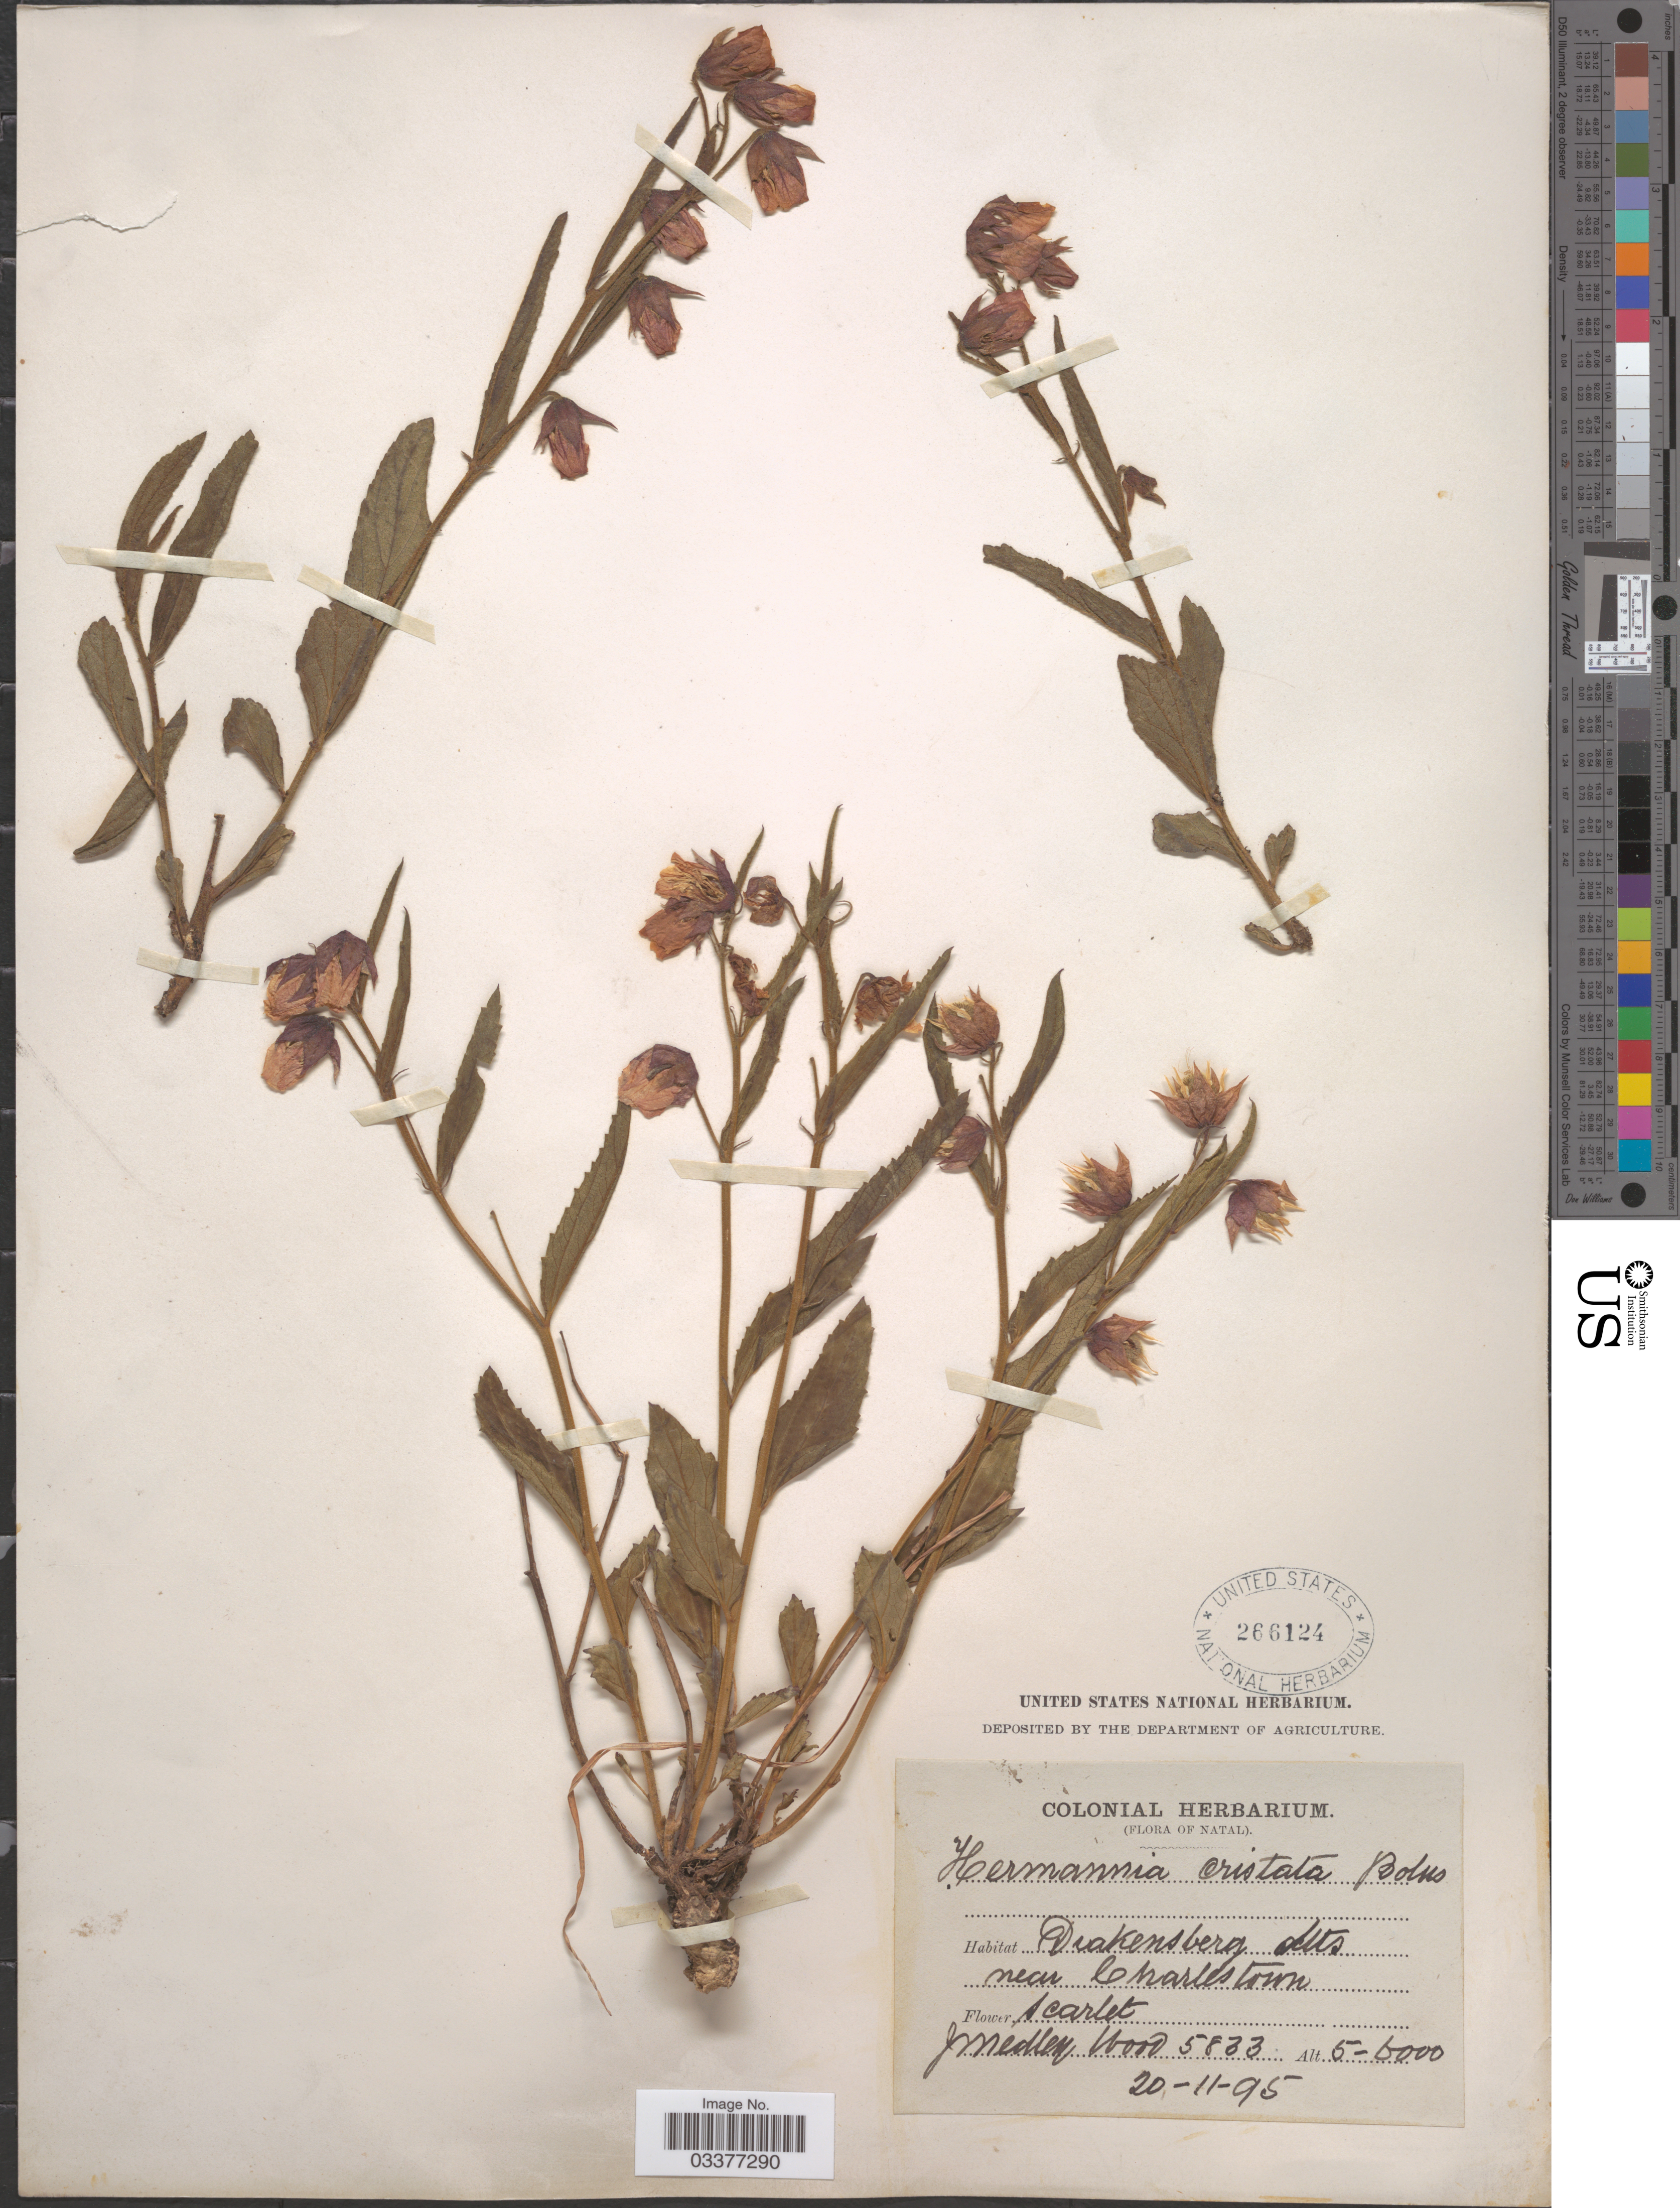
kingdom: Plantae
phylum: Tracheophyta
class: Magnoliopsida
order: Malvales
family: Malvaceae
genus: Hermannia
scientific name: Hermannia cristata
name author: Bolus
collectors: J. Medley Wood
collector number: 5833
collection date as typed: Transcribed d/m/y: 20/11/95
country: South Africa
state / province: KwaZulu-Natal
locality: Natal. Drakensberg Mts near Charles town.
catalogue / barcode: US 266124